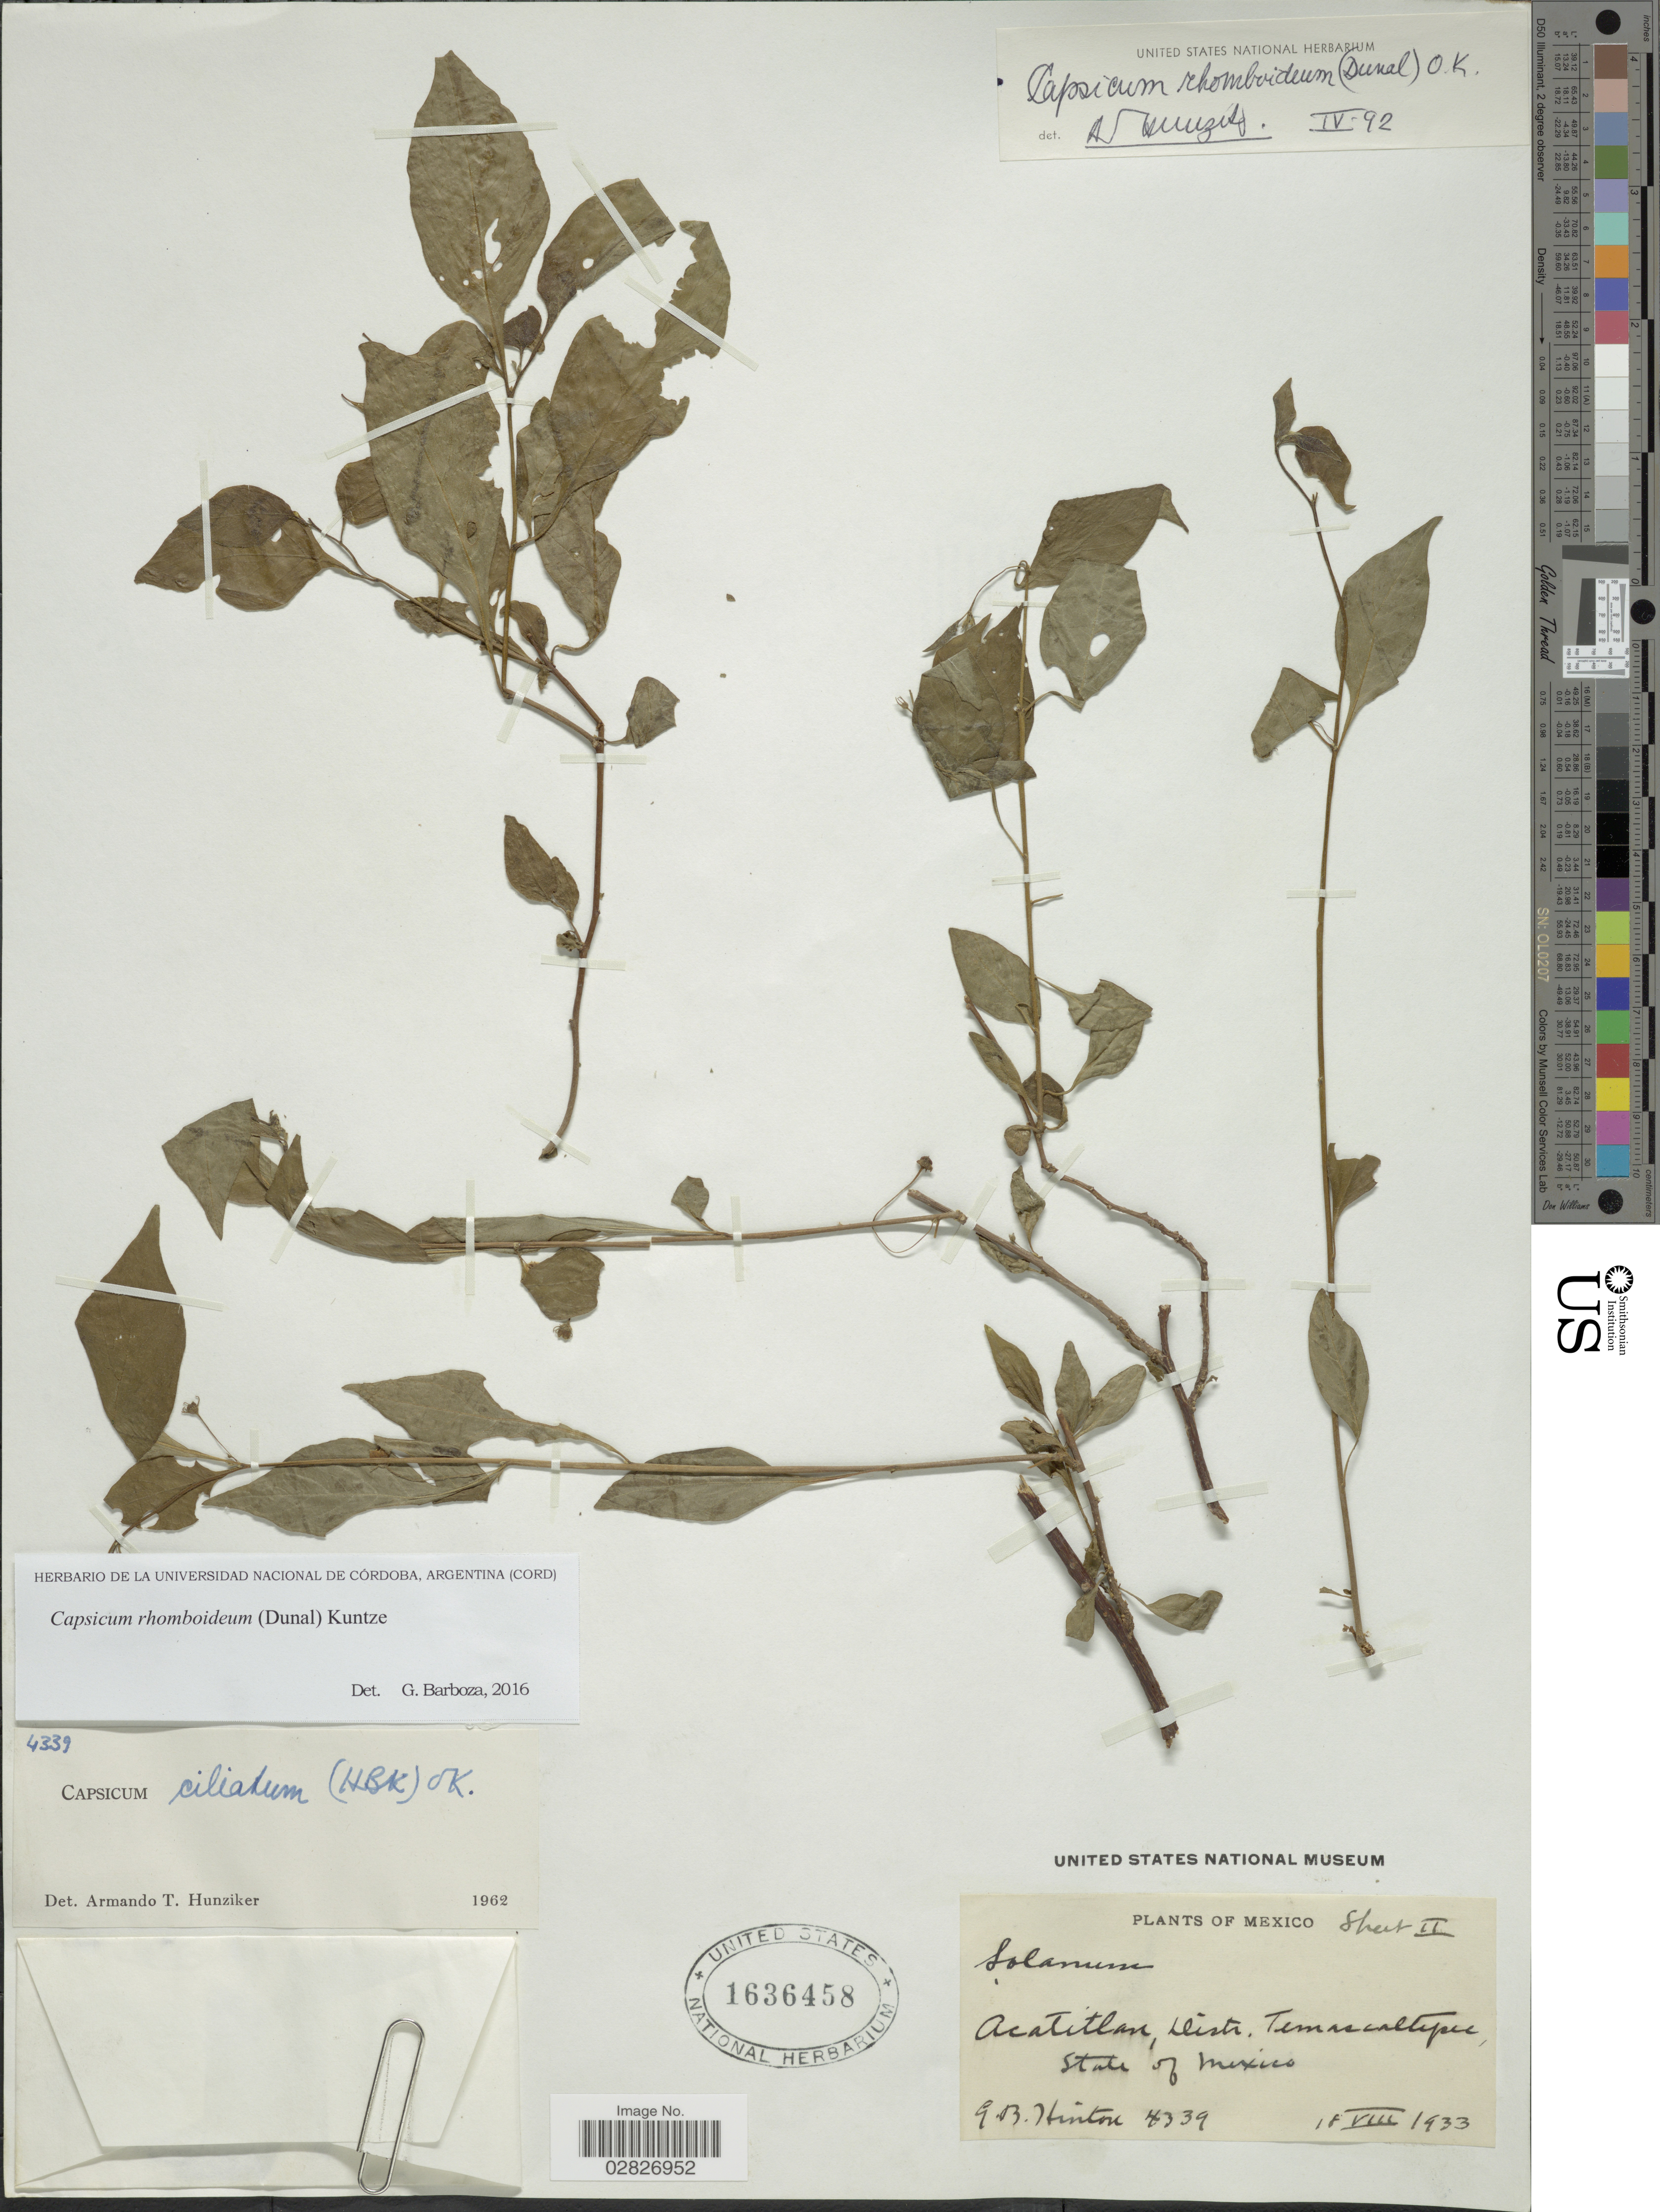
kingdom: Plantae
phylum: Tracheophyta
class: Magnoliopsida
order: Solanales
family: Solanaceae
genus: Capsicum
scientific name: Capsicum rhomboideum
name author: (Humb. & Bonpl. ex Dunal) Kuntze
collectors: G. B. Hinton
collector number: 4339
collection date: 1933-08-18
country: Mexico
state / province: México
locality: Acatitlan, Distr. Temascaltepec.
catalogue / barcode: US 1636458